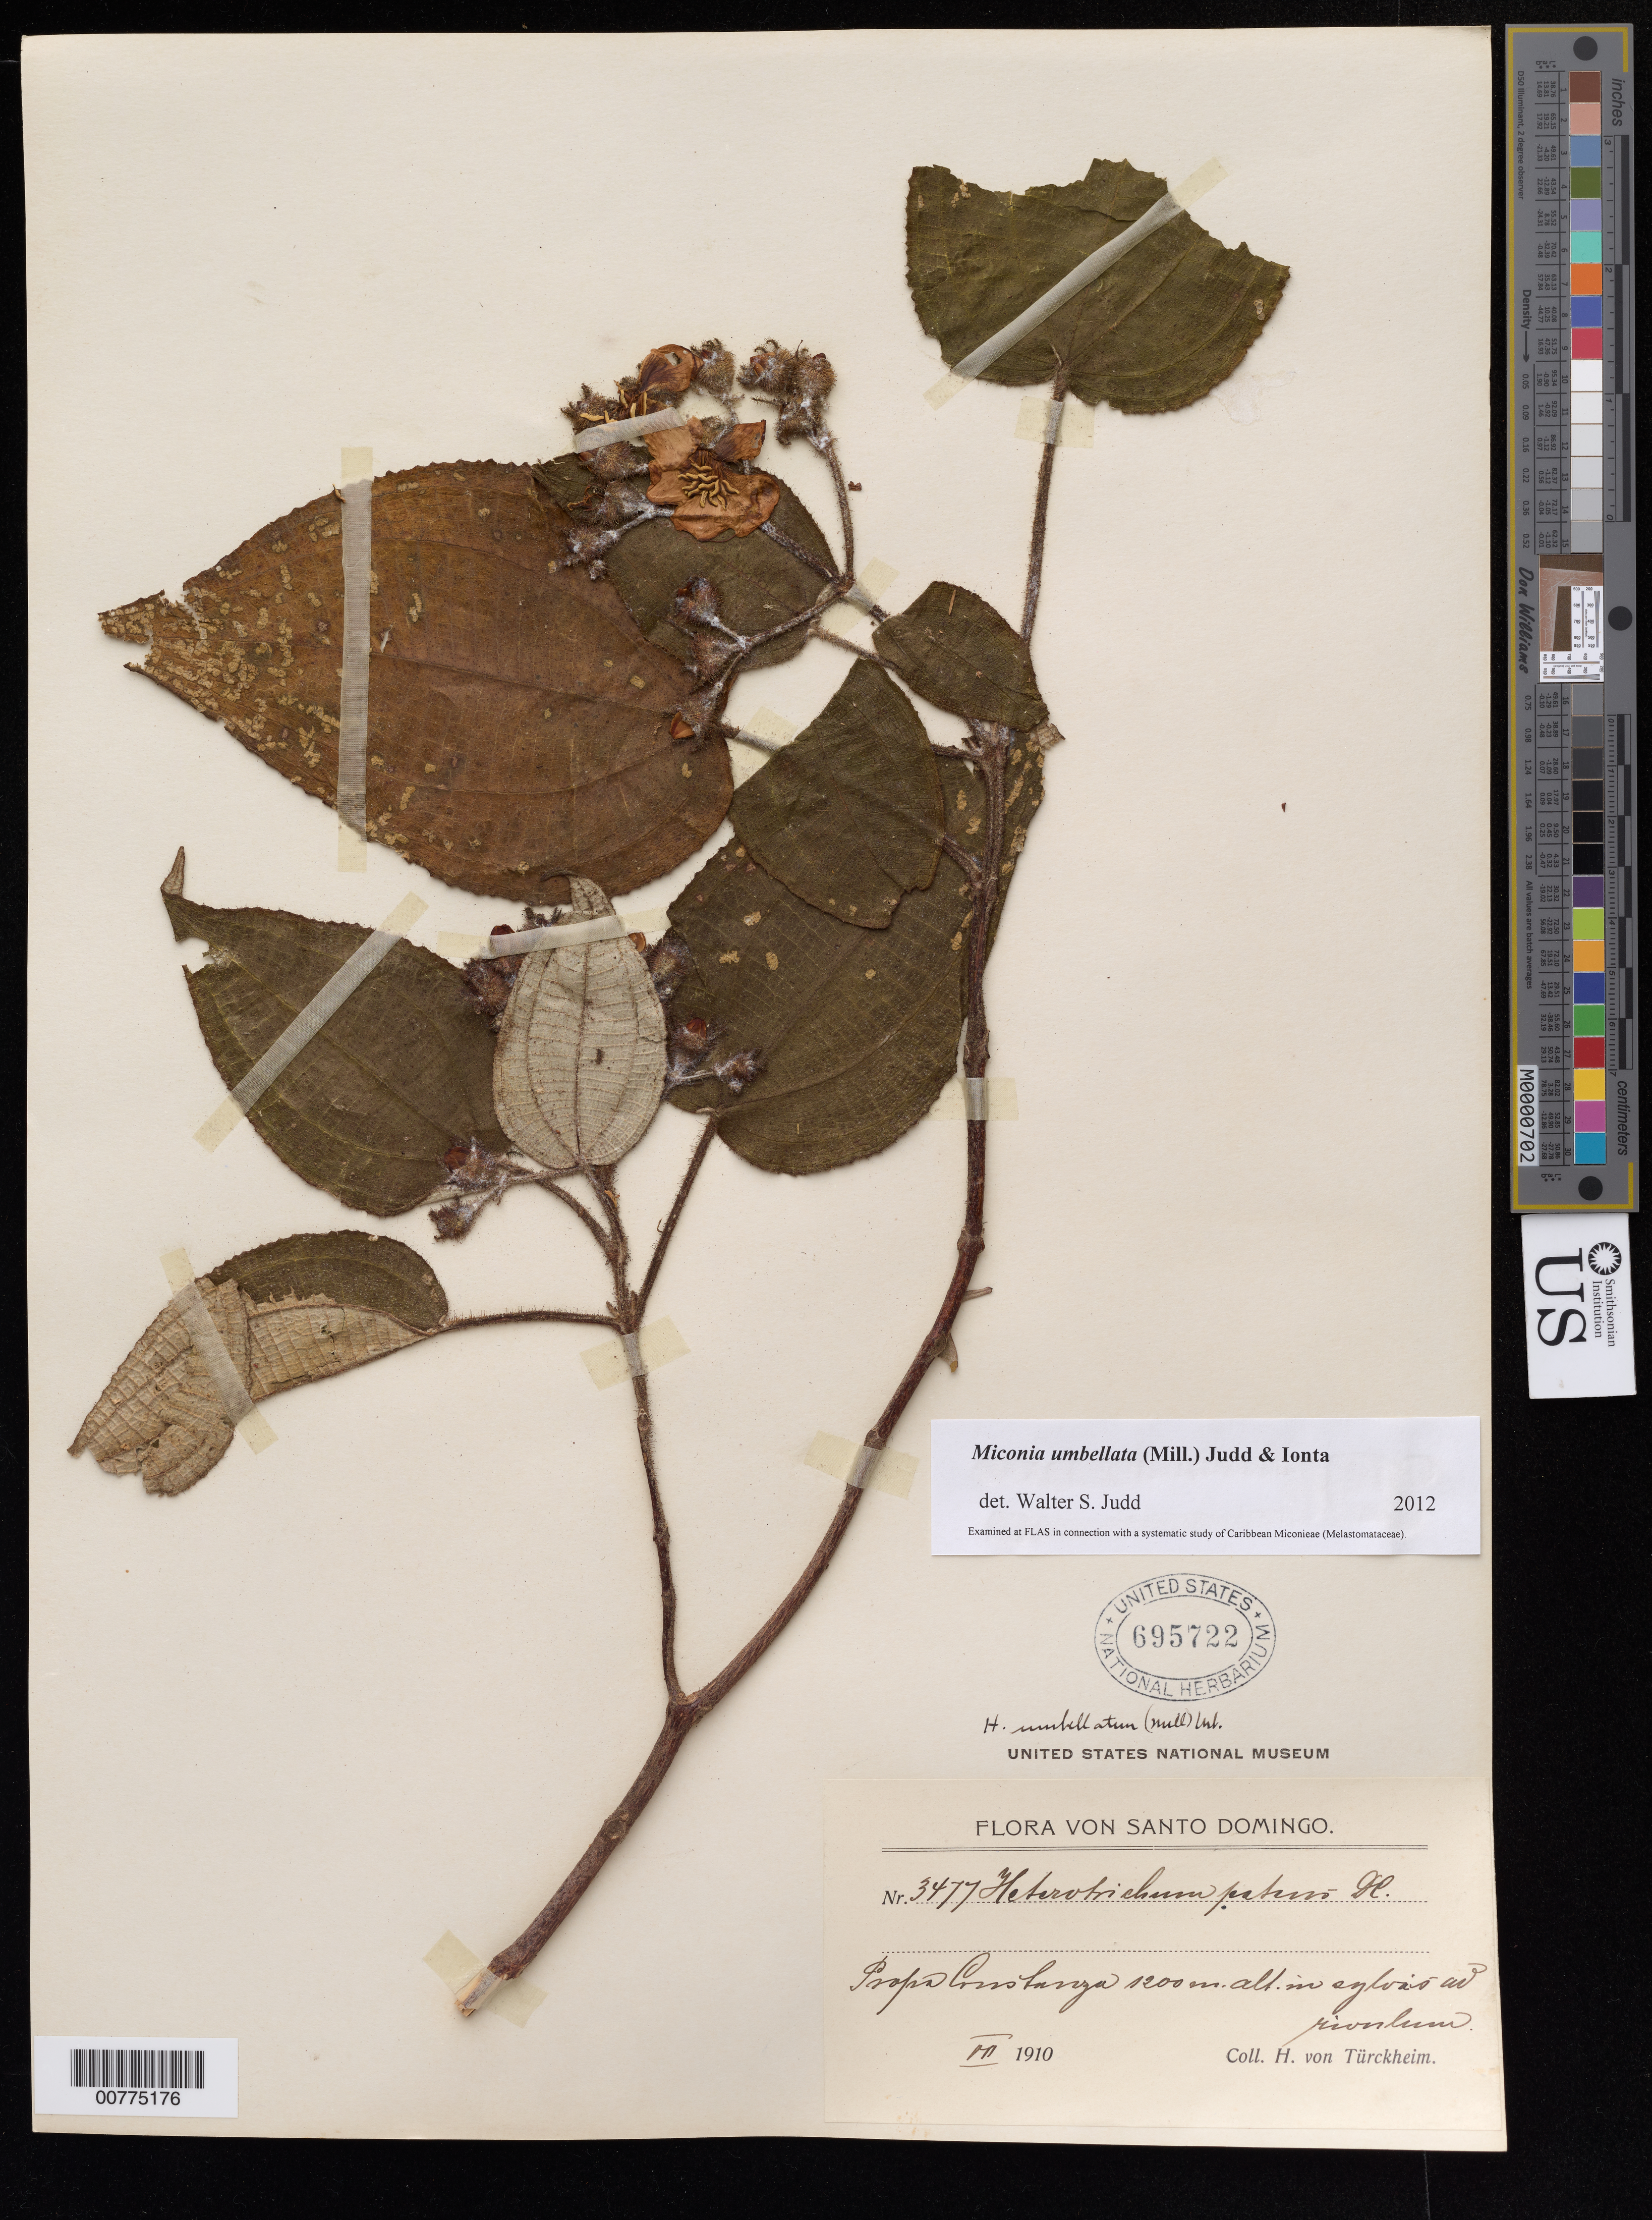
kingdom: Plantae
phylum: Tracheophyta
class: Magnoliopsida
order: Myrtales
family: Melastomataceae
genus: Miconia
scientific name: Miconia umbellata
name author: (Mill.) Judd & Ionta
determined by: Judd, Walter S.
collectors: H. von Türckheim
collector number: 3477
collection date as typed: Jul 1910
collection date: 1910-07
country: Dominican Republic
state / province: La Vega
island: Hispaniola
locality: Constanza.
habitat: In sylvis, riverlum.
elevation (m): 1200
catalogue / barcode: US 695722